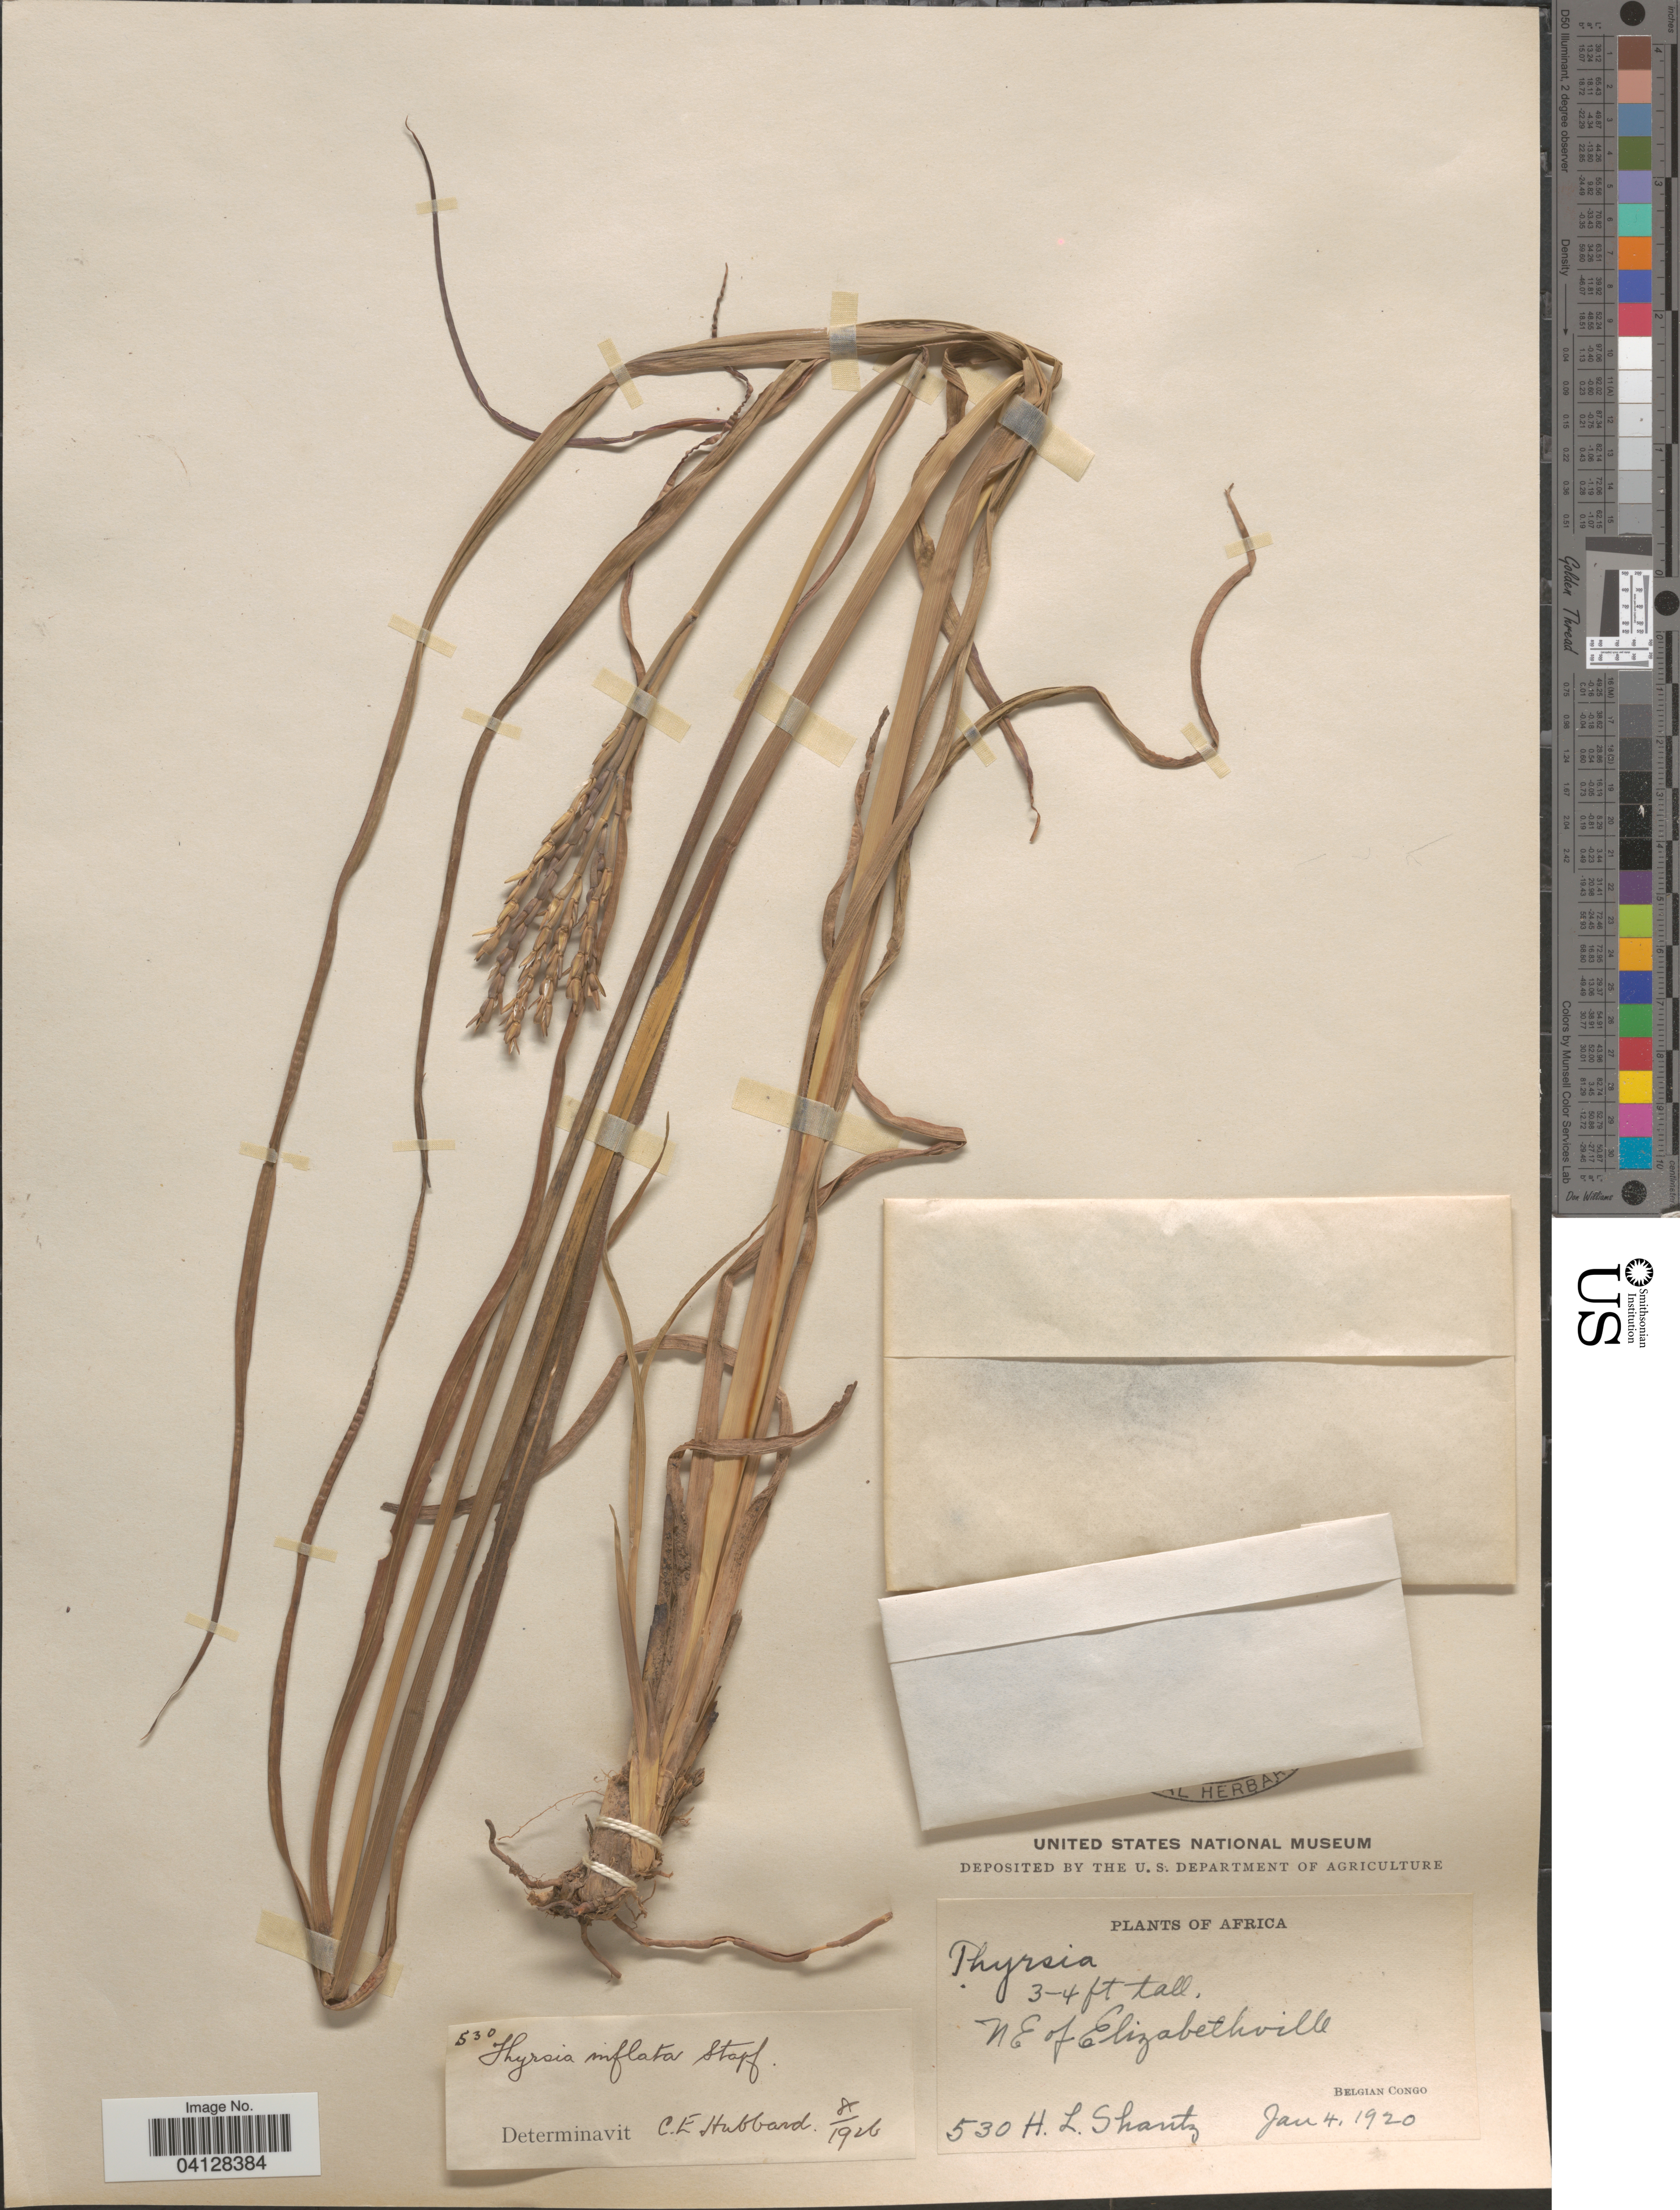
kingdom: Plantae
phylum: Tracheophyta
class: Liliopsida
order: Poales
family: Poaceae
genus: Thyrsia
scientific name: Thyrsia inflata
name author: Stapf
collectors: H. Shantz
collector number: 530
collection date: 1920-01-04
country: Congo, Democratic Republic of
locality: NE of Elizabethville. Belgian Congo.